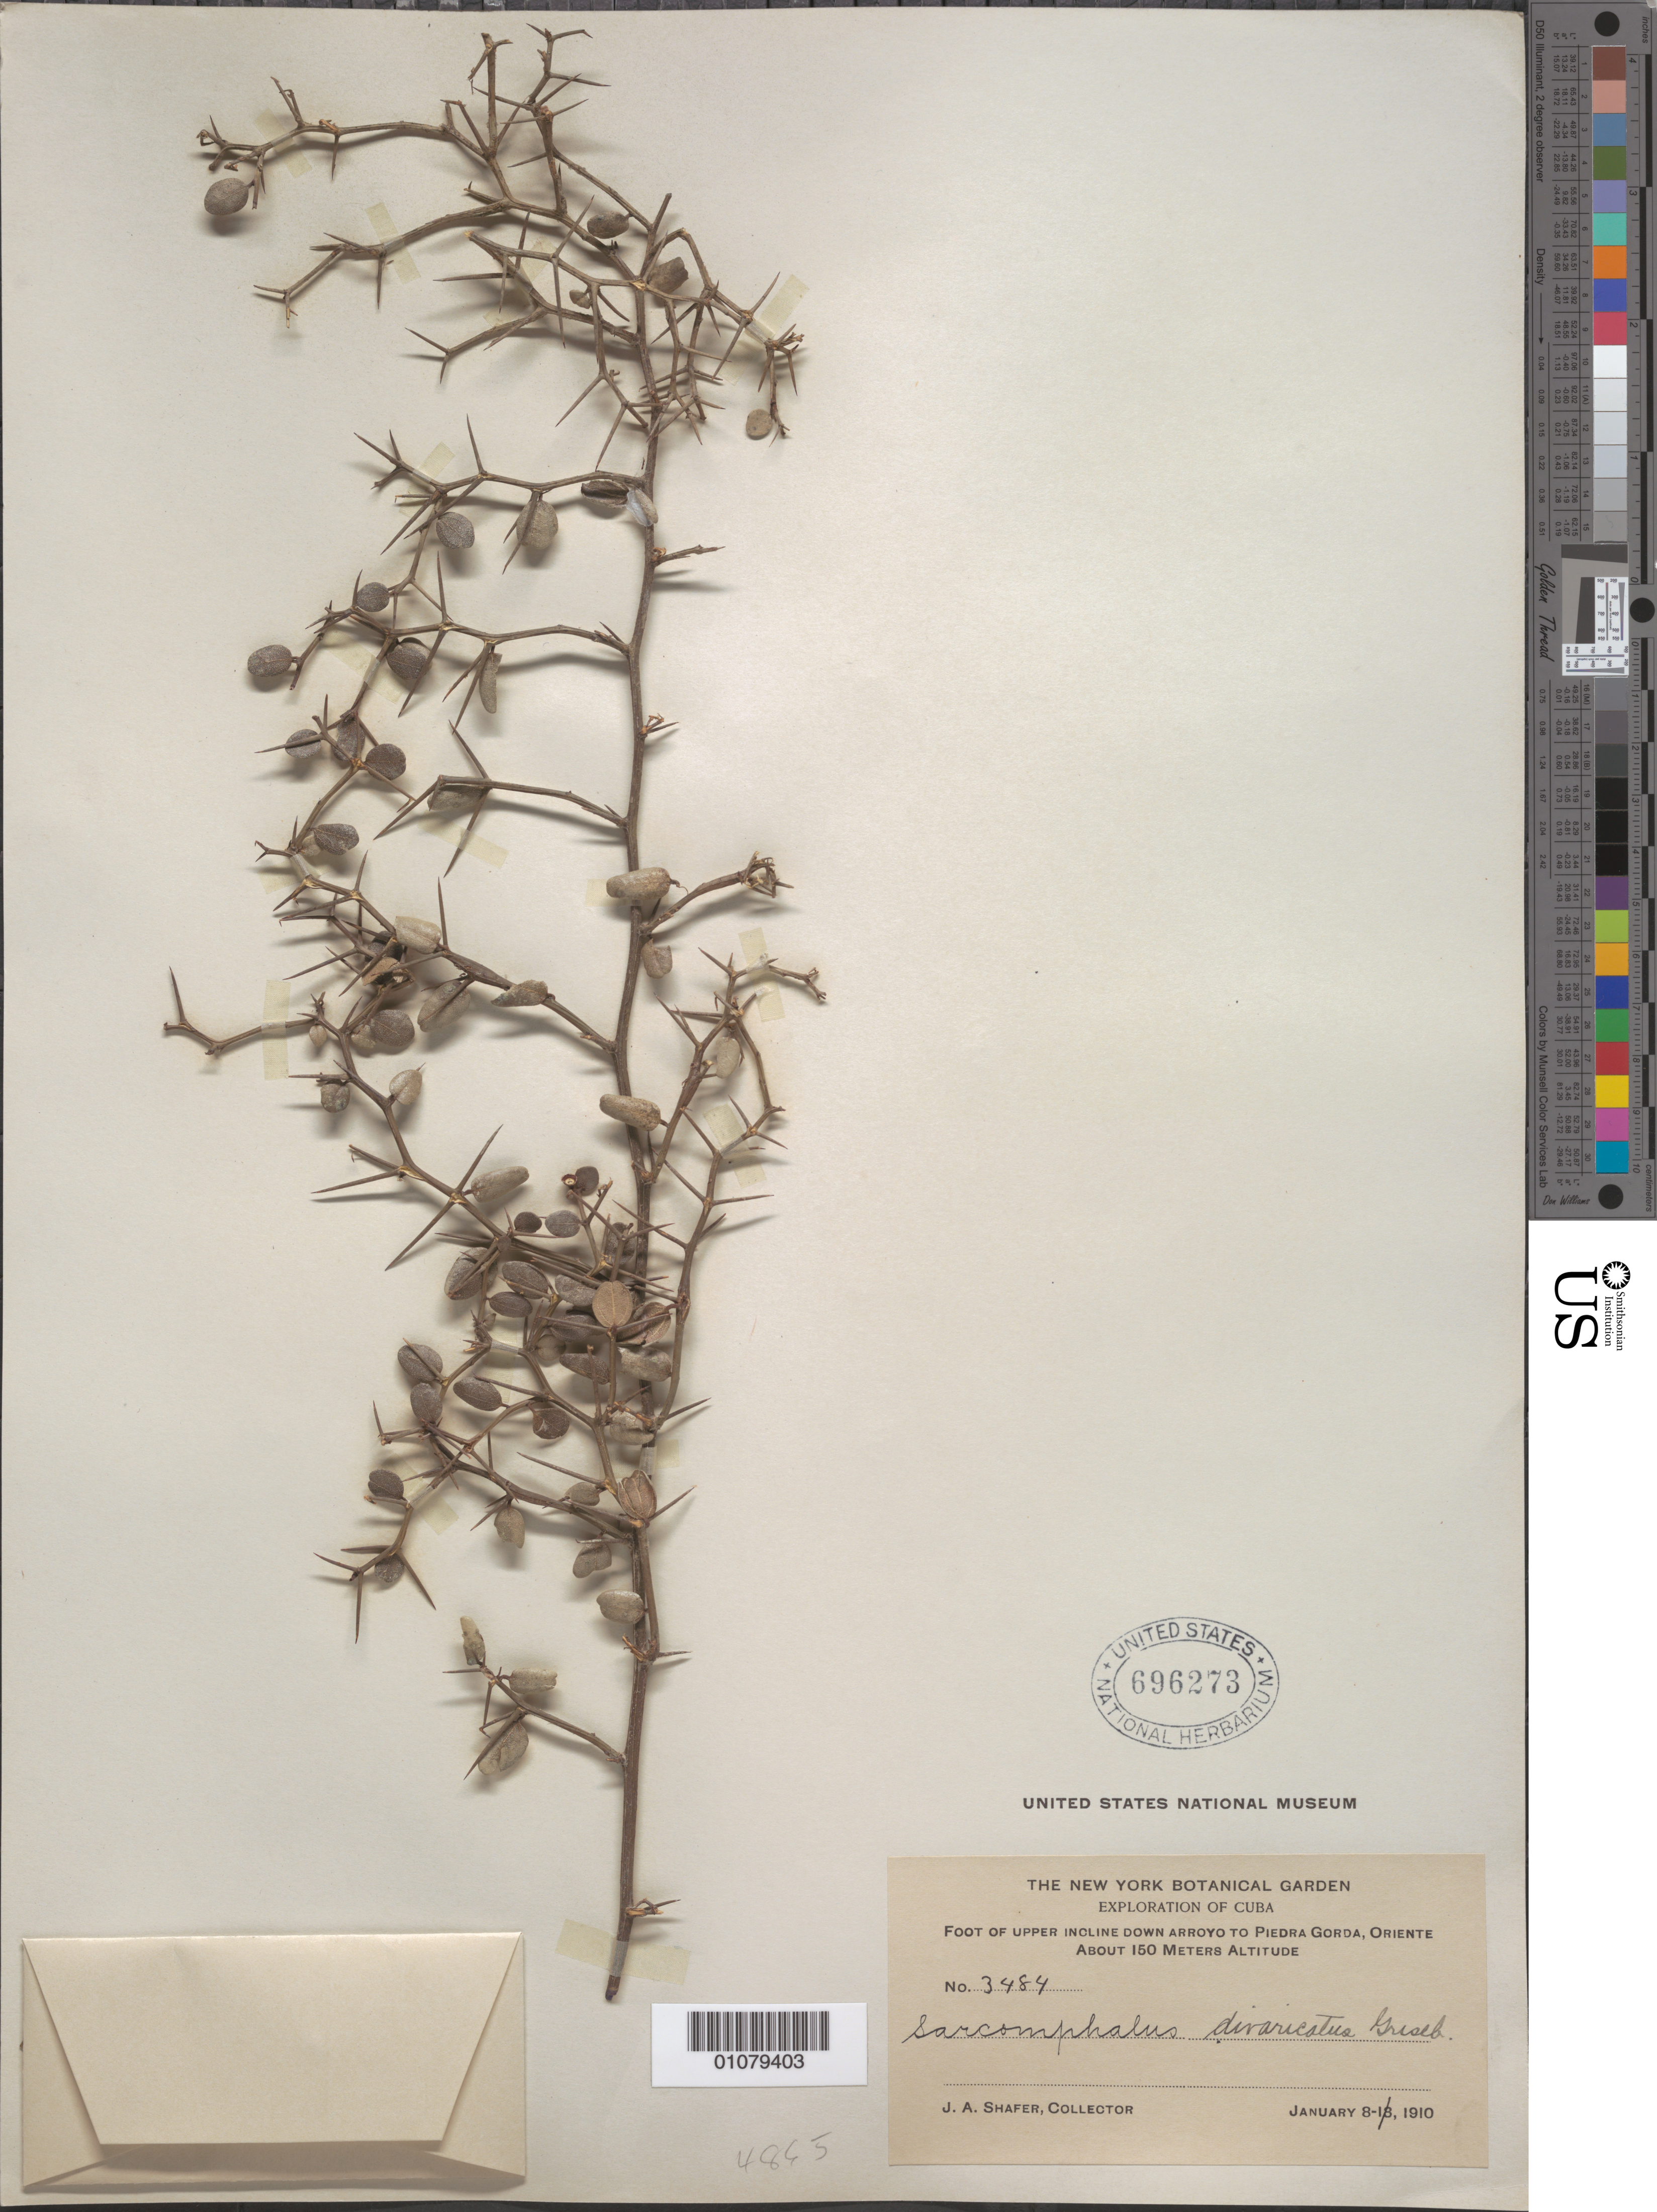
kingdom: Plantae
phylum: Tracheophyta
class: Magnoliopsida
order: Rosales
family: Rhamnaceae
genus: Sarcomphalus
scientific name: Sarcomphalus divaricatus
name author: Griseb.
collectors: J. A. Shafer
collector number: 3484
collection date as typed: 08 Jan 1910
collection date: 1910-01-08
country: Cuba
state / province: Holguín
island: Cuba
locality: Foot of upper incline down arroyo to Piedra Gorda, Oriente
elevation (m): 150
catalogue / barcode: US 696273